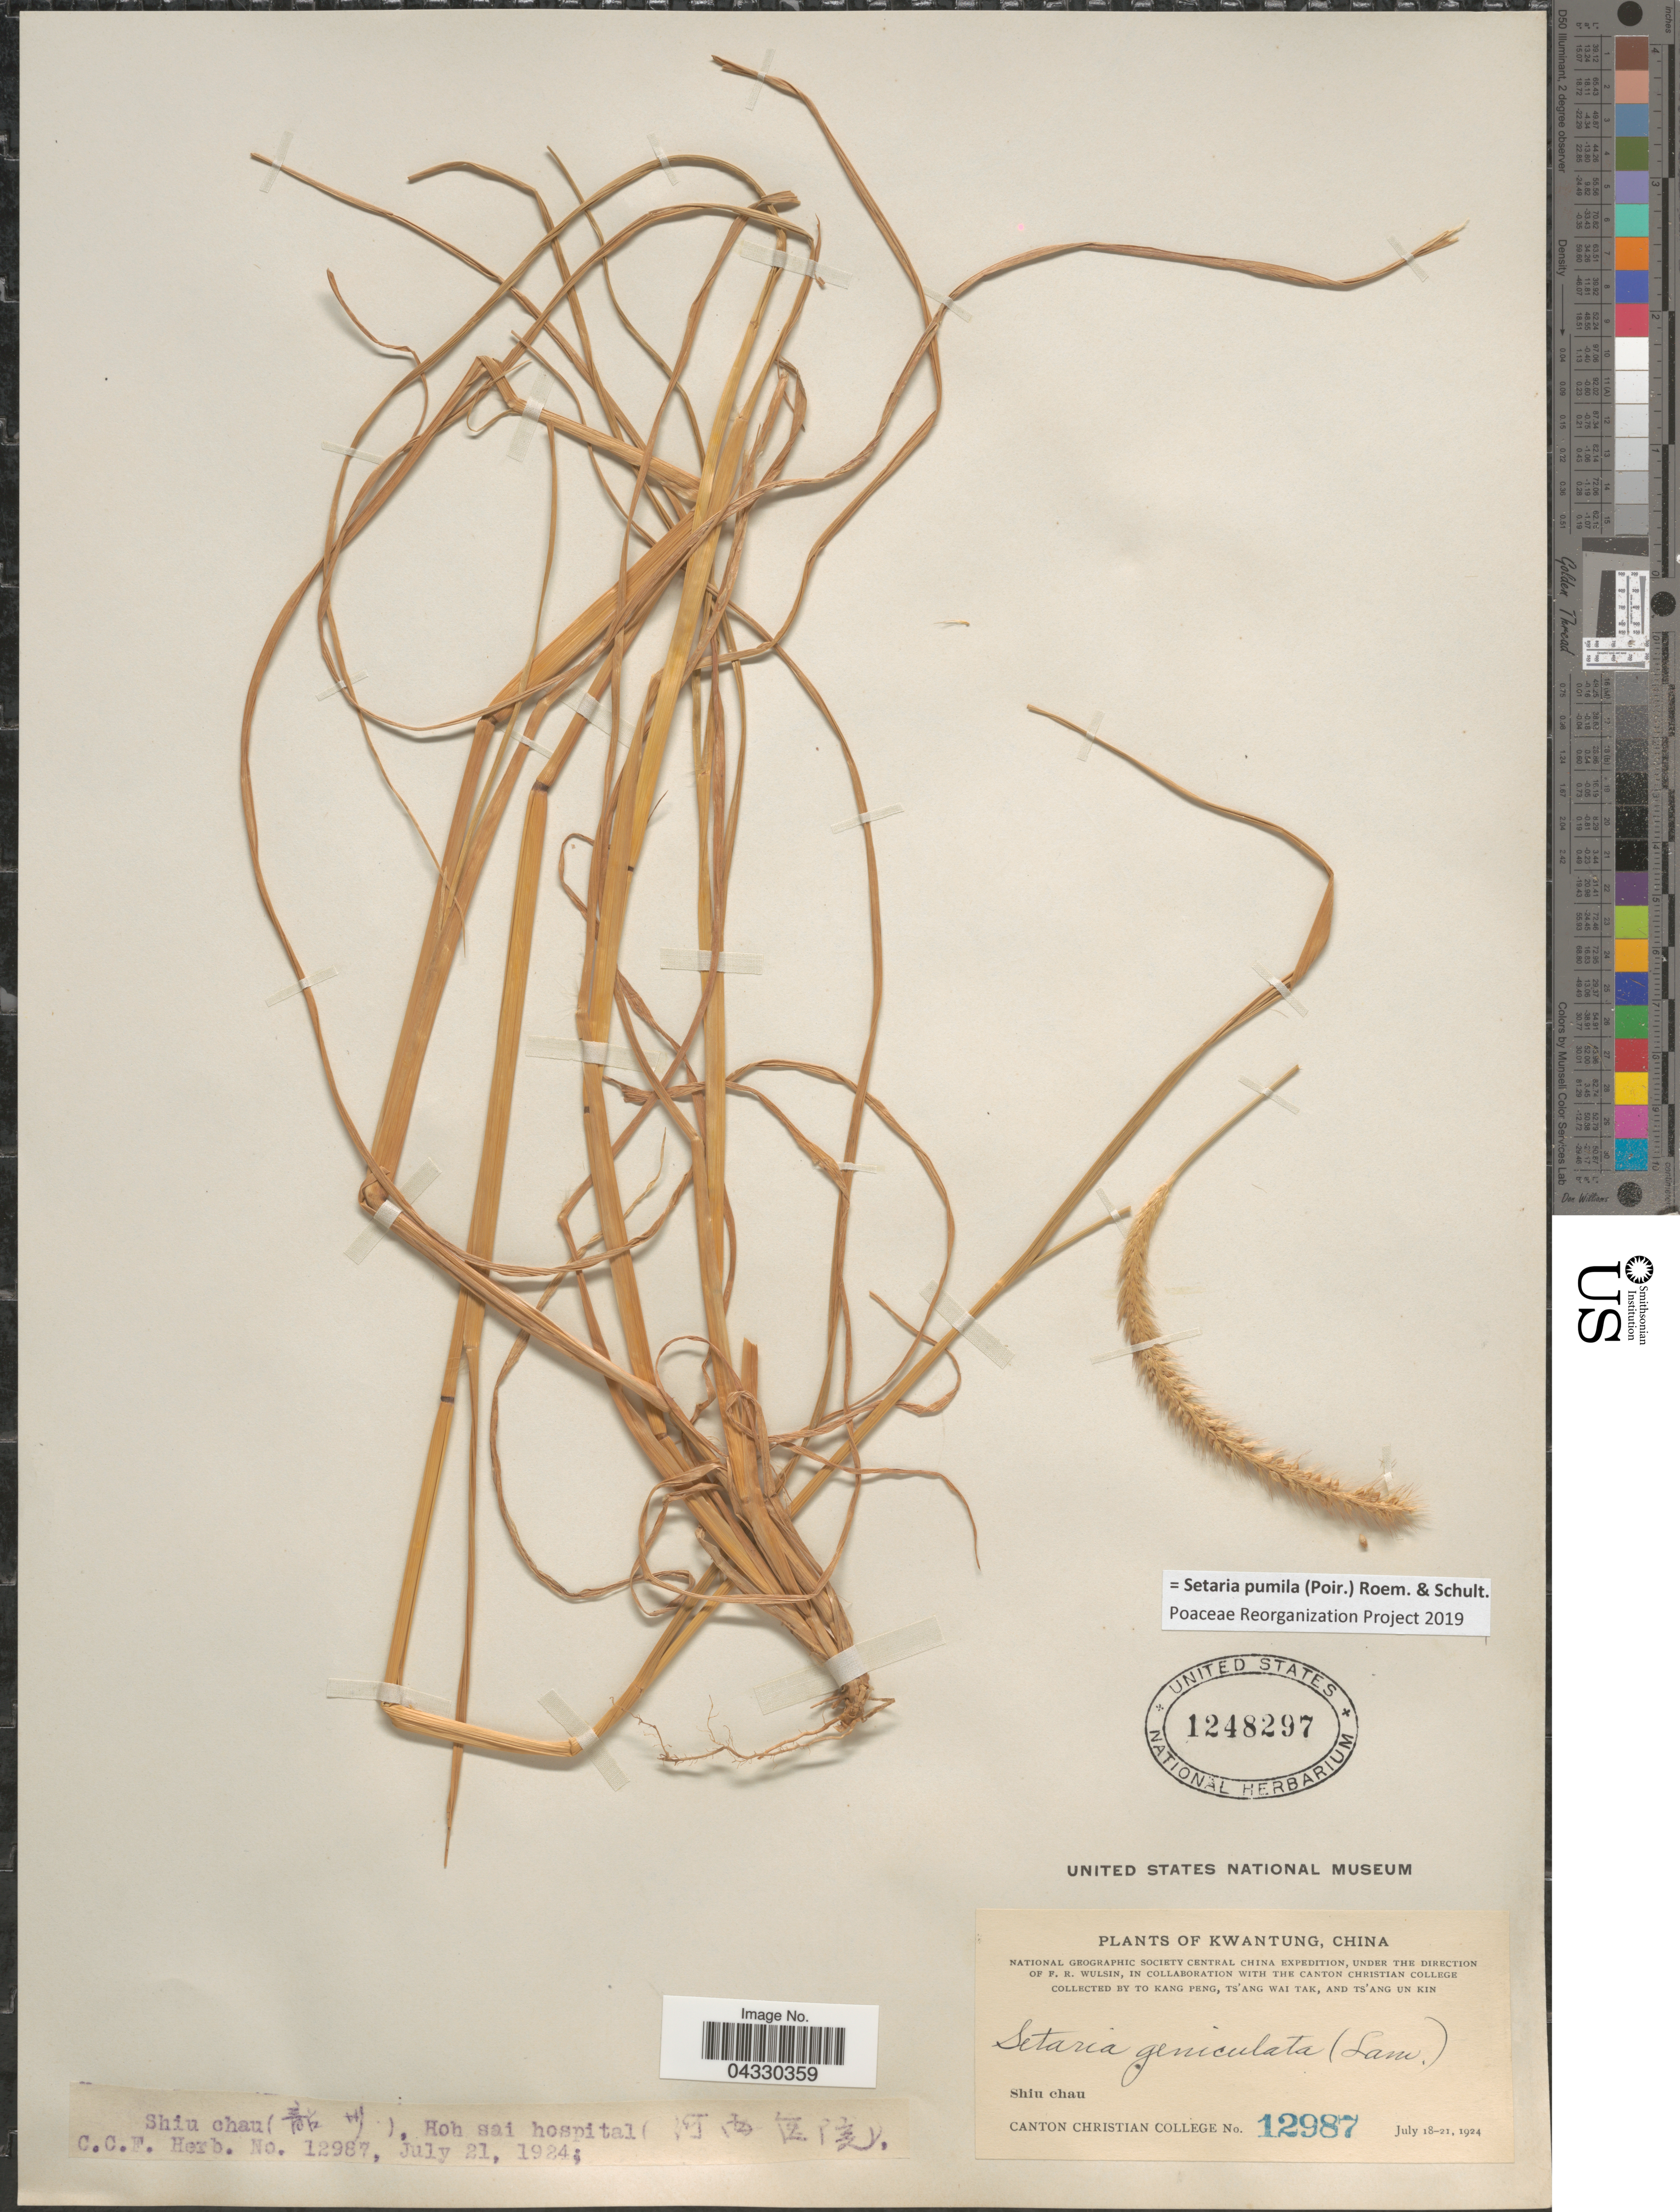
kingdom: Plantae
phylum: Tracheophyta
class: Liliopsida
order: Poales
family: Poaceae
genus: Setaria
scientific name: Setaria pumila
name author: (Poir.) Roem. & Schult.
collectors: Canton Christian College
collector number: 12987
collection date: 1924-07-18/1924-07-21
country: China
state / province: Guangdong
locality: Kwantung. National Geographic Society Central China Expedition. Shiu chau.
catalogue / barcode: US 1248297